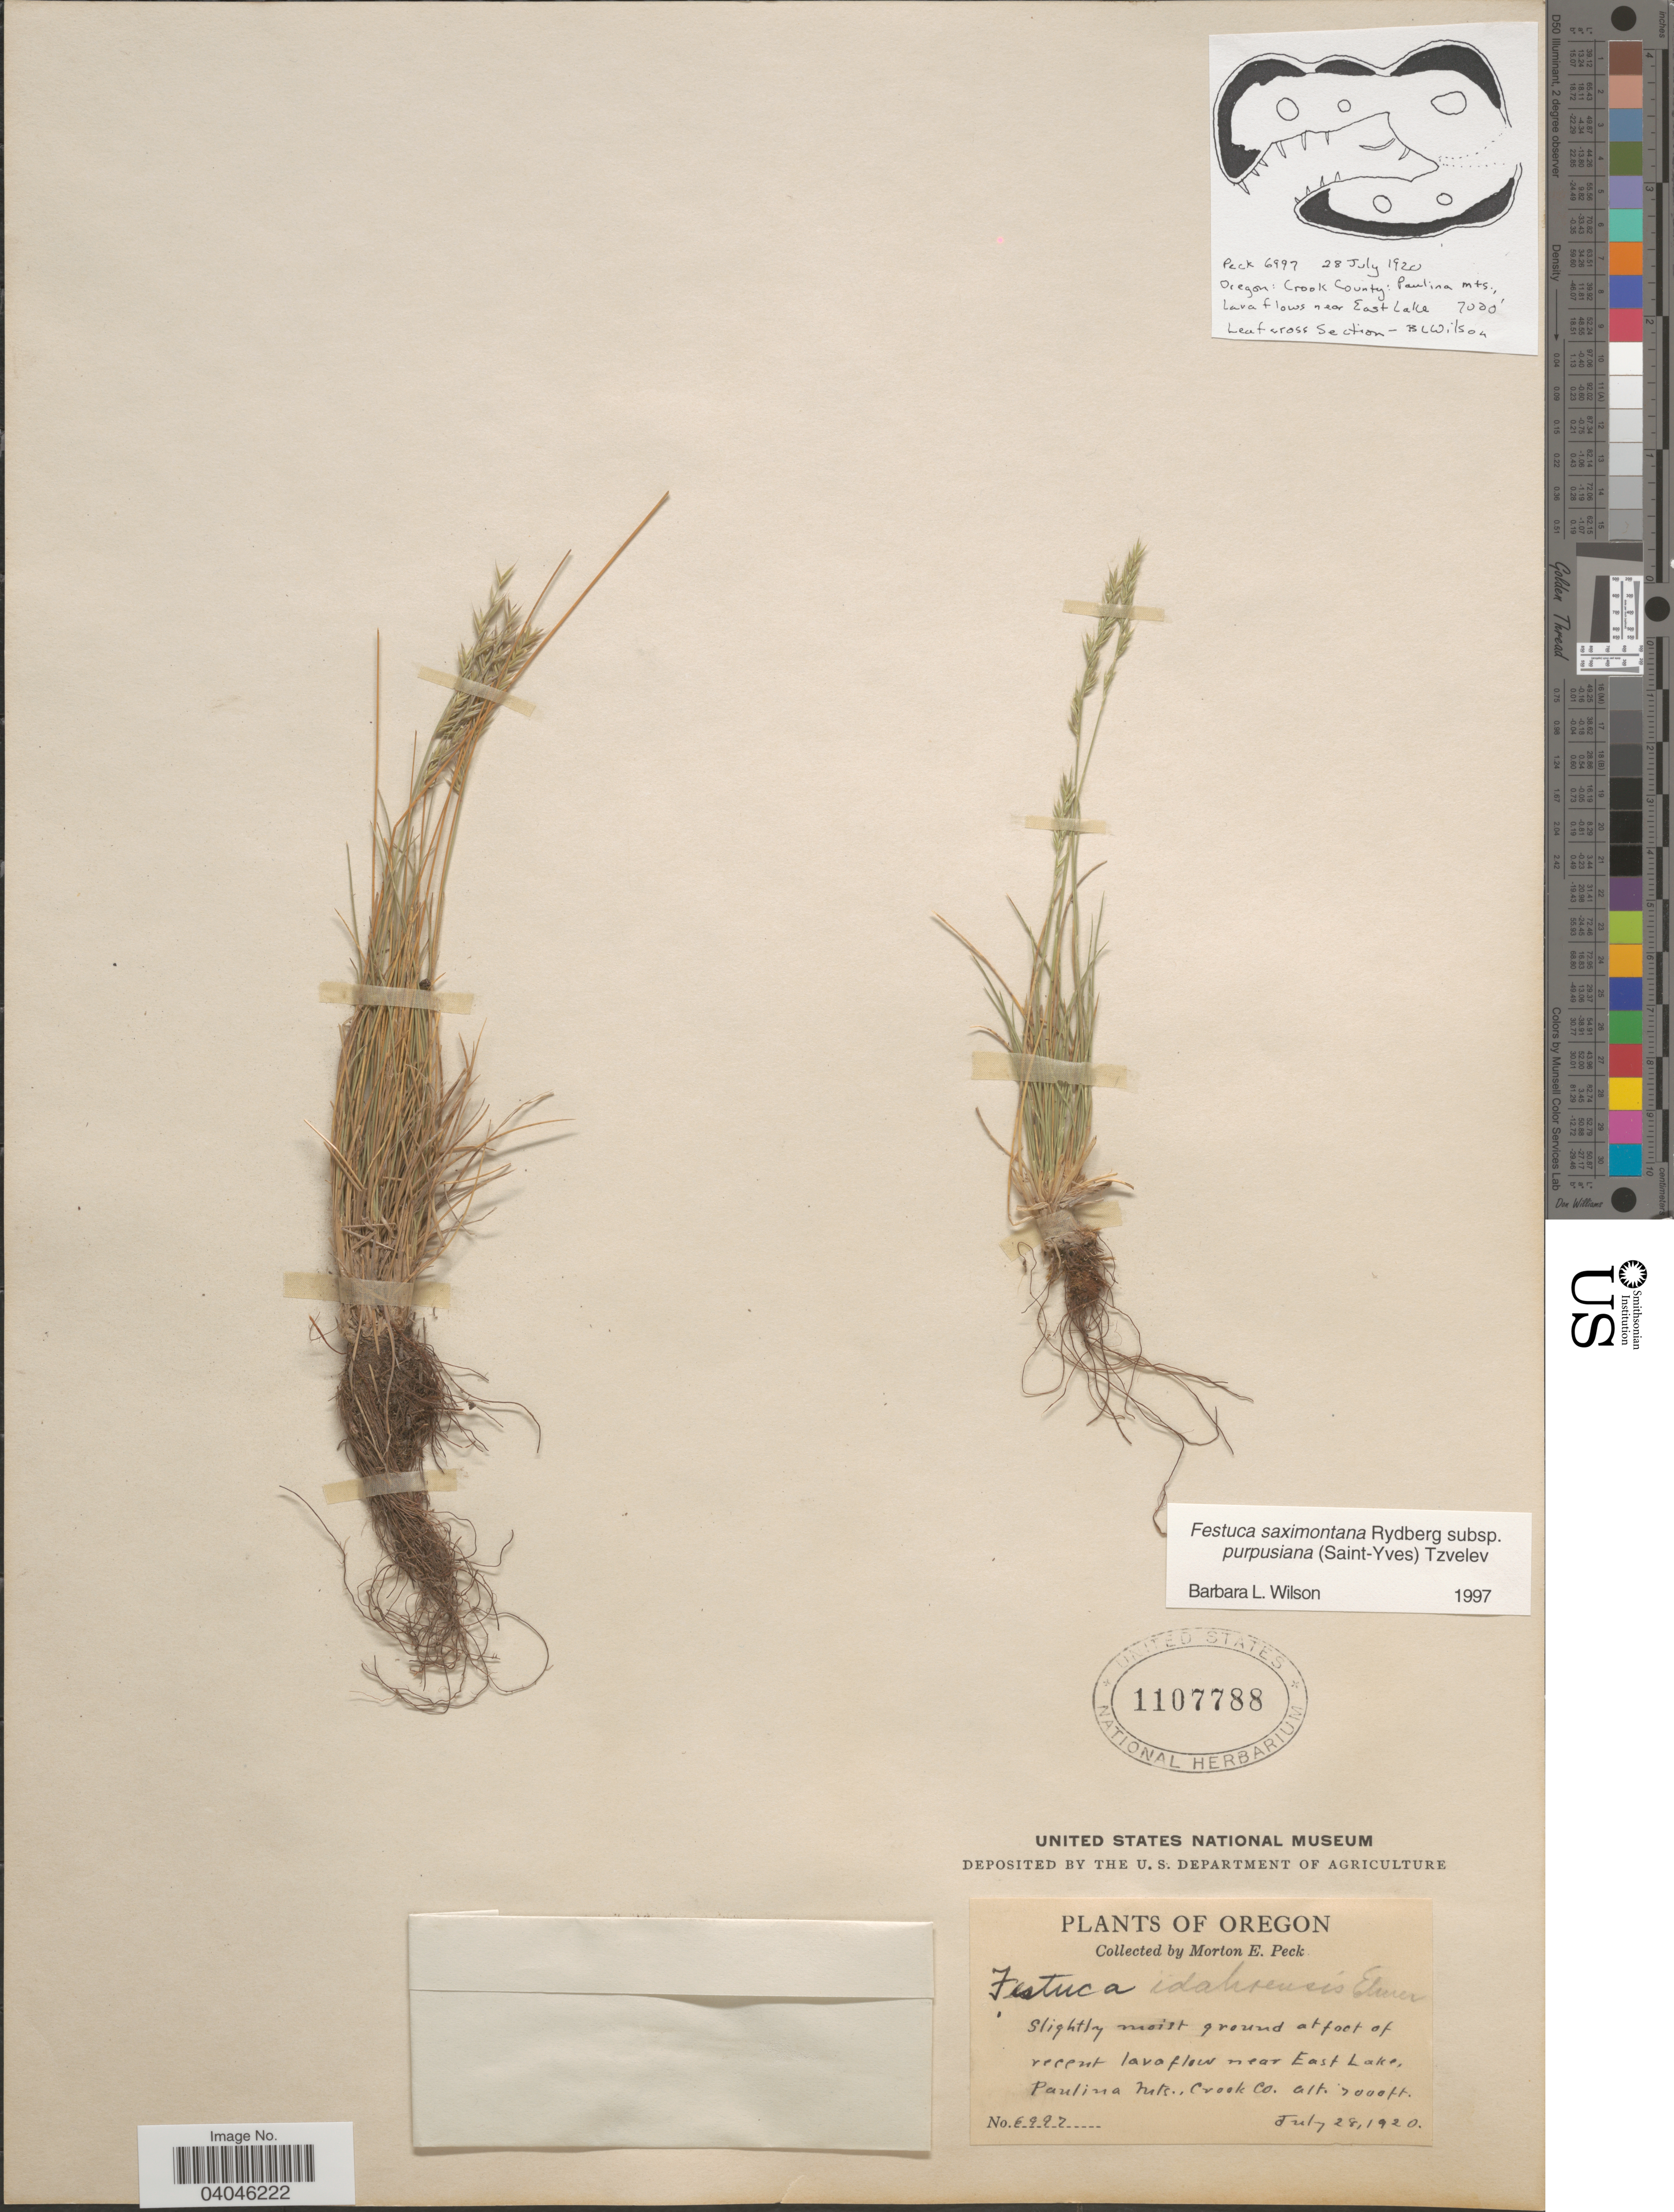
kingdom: Plantae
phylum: Tracheophyta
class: Liliopsida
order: Poales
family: Poaceae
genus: Festuca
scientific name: Festuca saximontana var. purpusiana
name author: (St.-Yves) Fred. & Pavlick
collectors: M. E. Peck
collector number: #997*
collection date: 1920-07-28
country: United States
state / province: Oregon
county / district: Crook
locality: Slightly moist ground at foot of recent lavaflow near East Lake, Paulina Mts., Crook Co.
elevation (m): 2134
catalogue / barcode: US 1107788